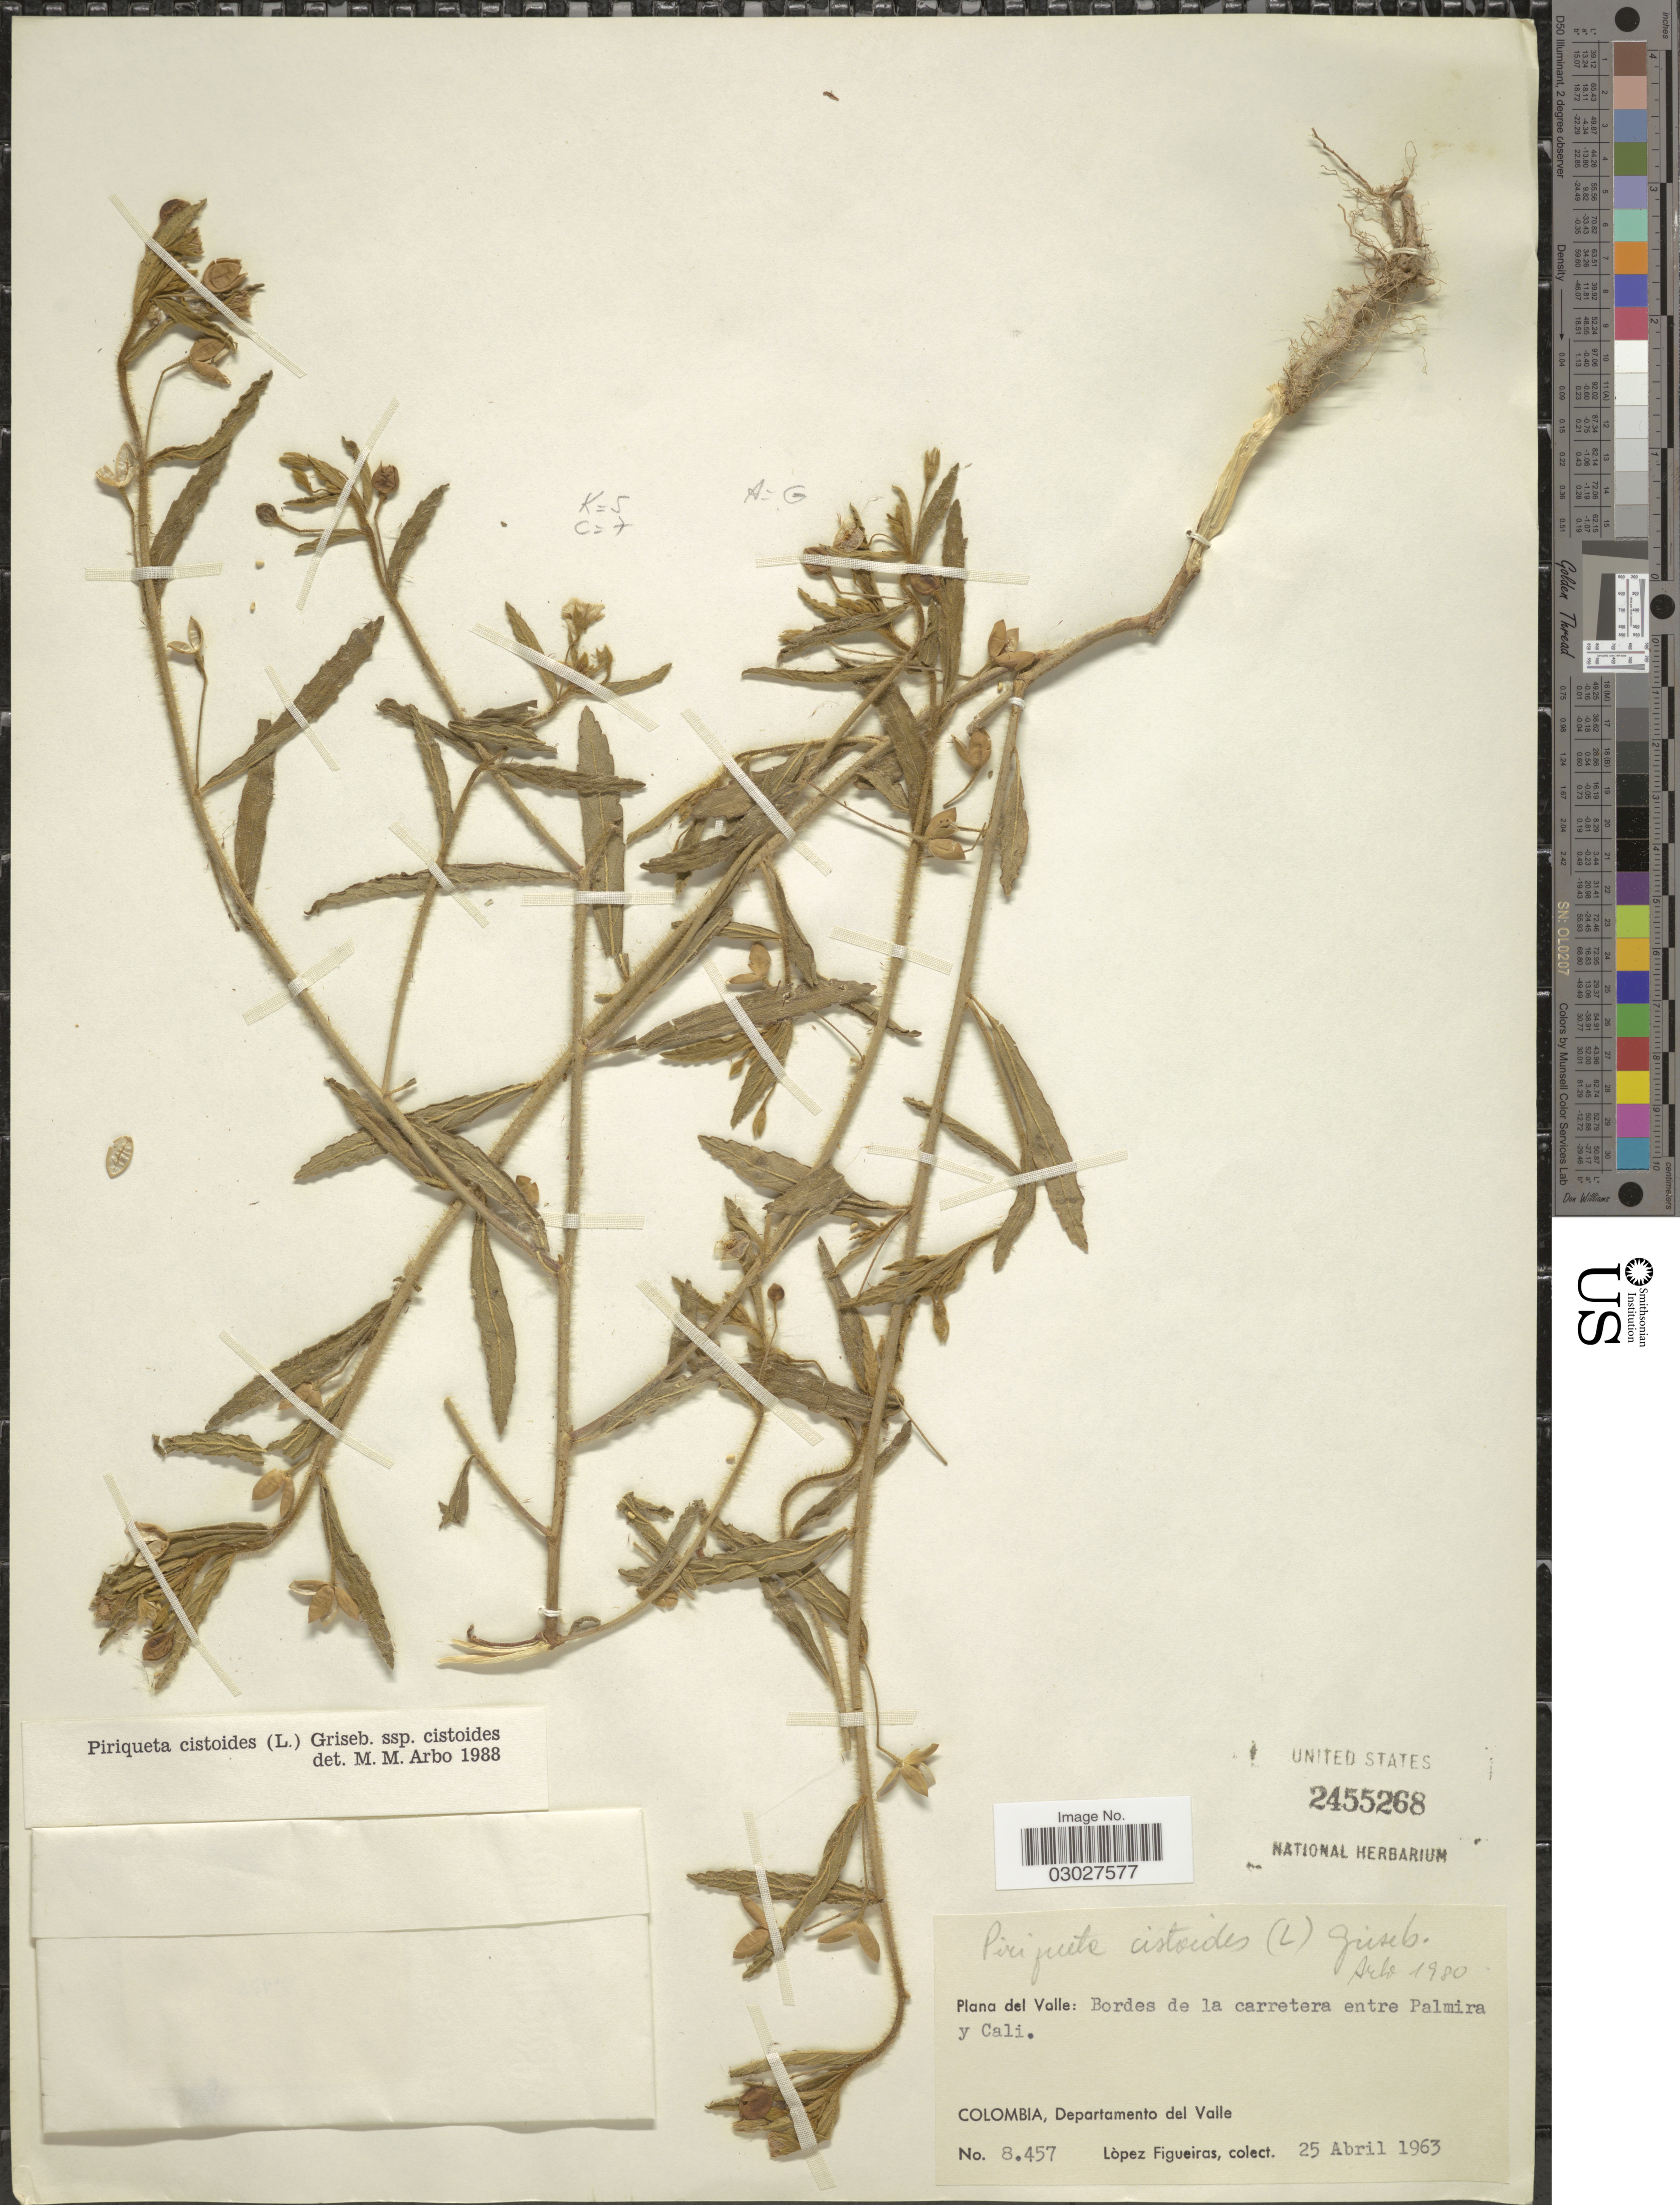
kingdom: Plantae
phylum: Tracheophyta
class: Magnoliopsida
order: Malpighiales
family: Turneraceae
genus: Piriqueta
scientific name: Piriqueta cistoides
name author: (L.) Griseb.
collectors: M. López Figueiras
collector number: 8457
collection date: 1963-04-25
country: Colombia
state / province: Valle del Cauca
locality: Valle: Bordes de la carretera entre Palmira y Cali. Departamento del Valle.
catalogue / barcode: US 2455268